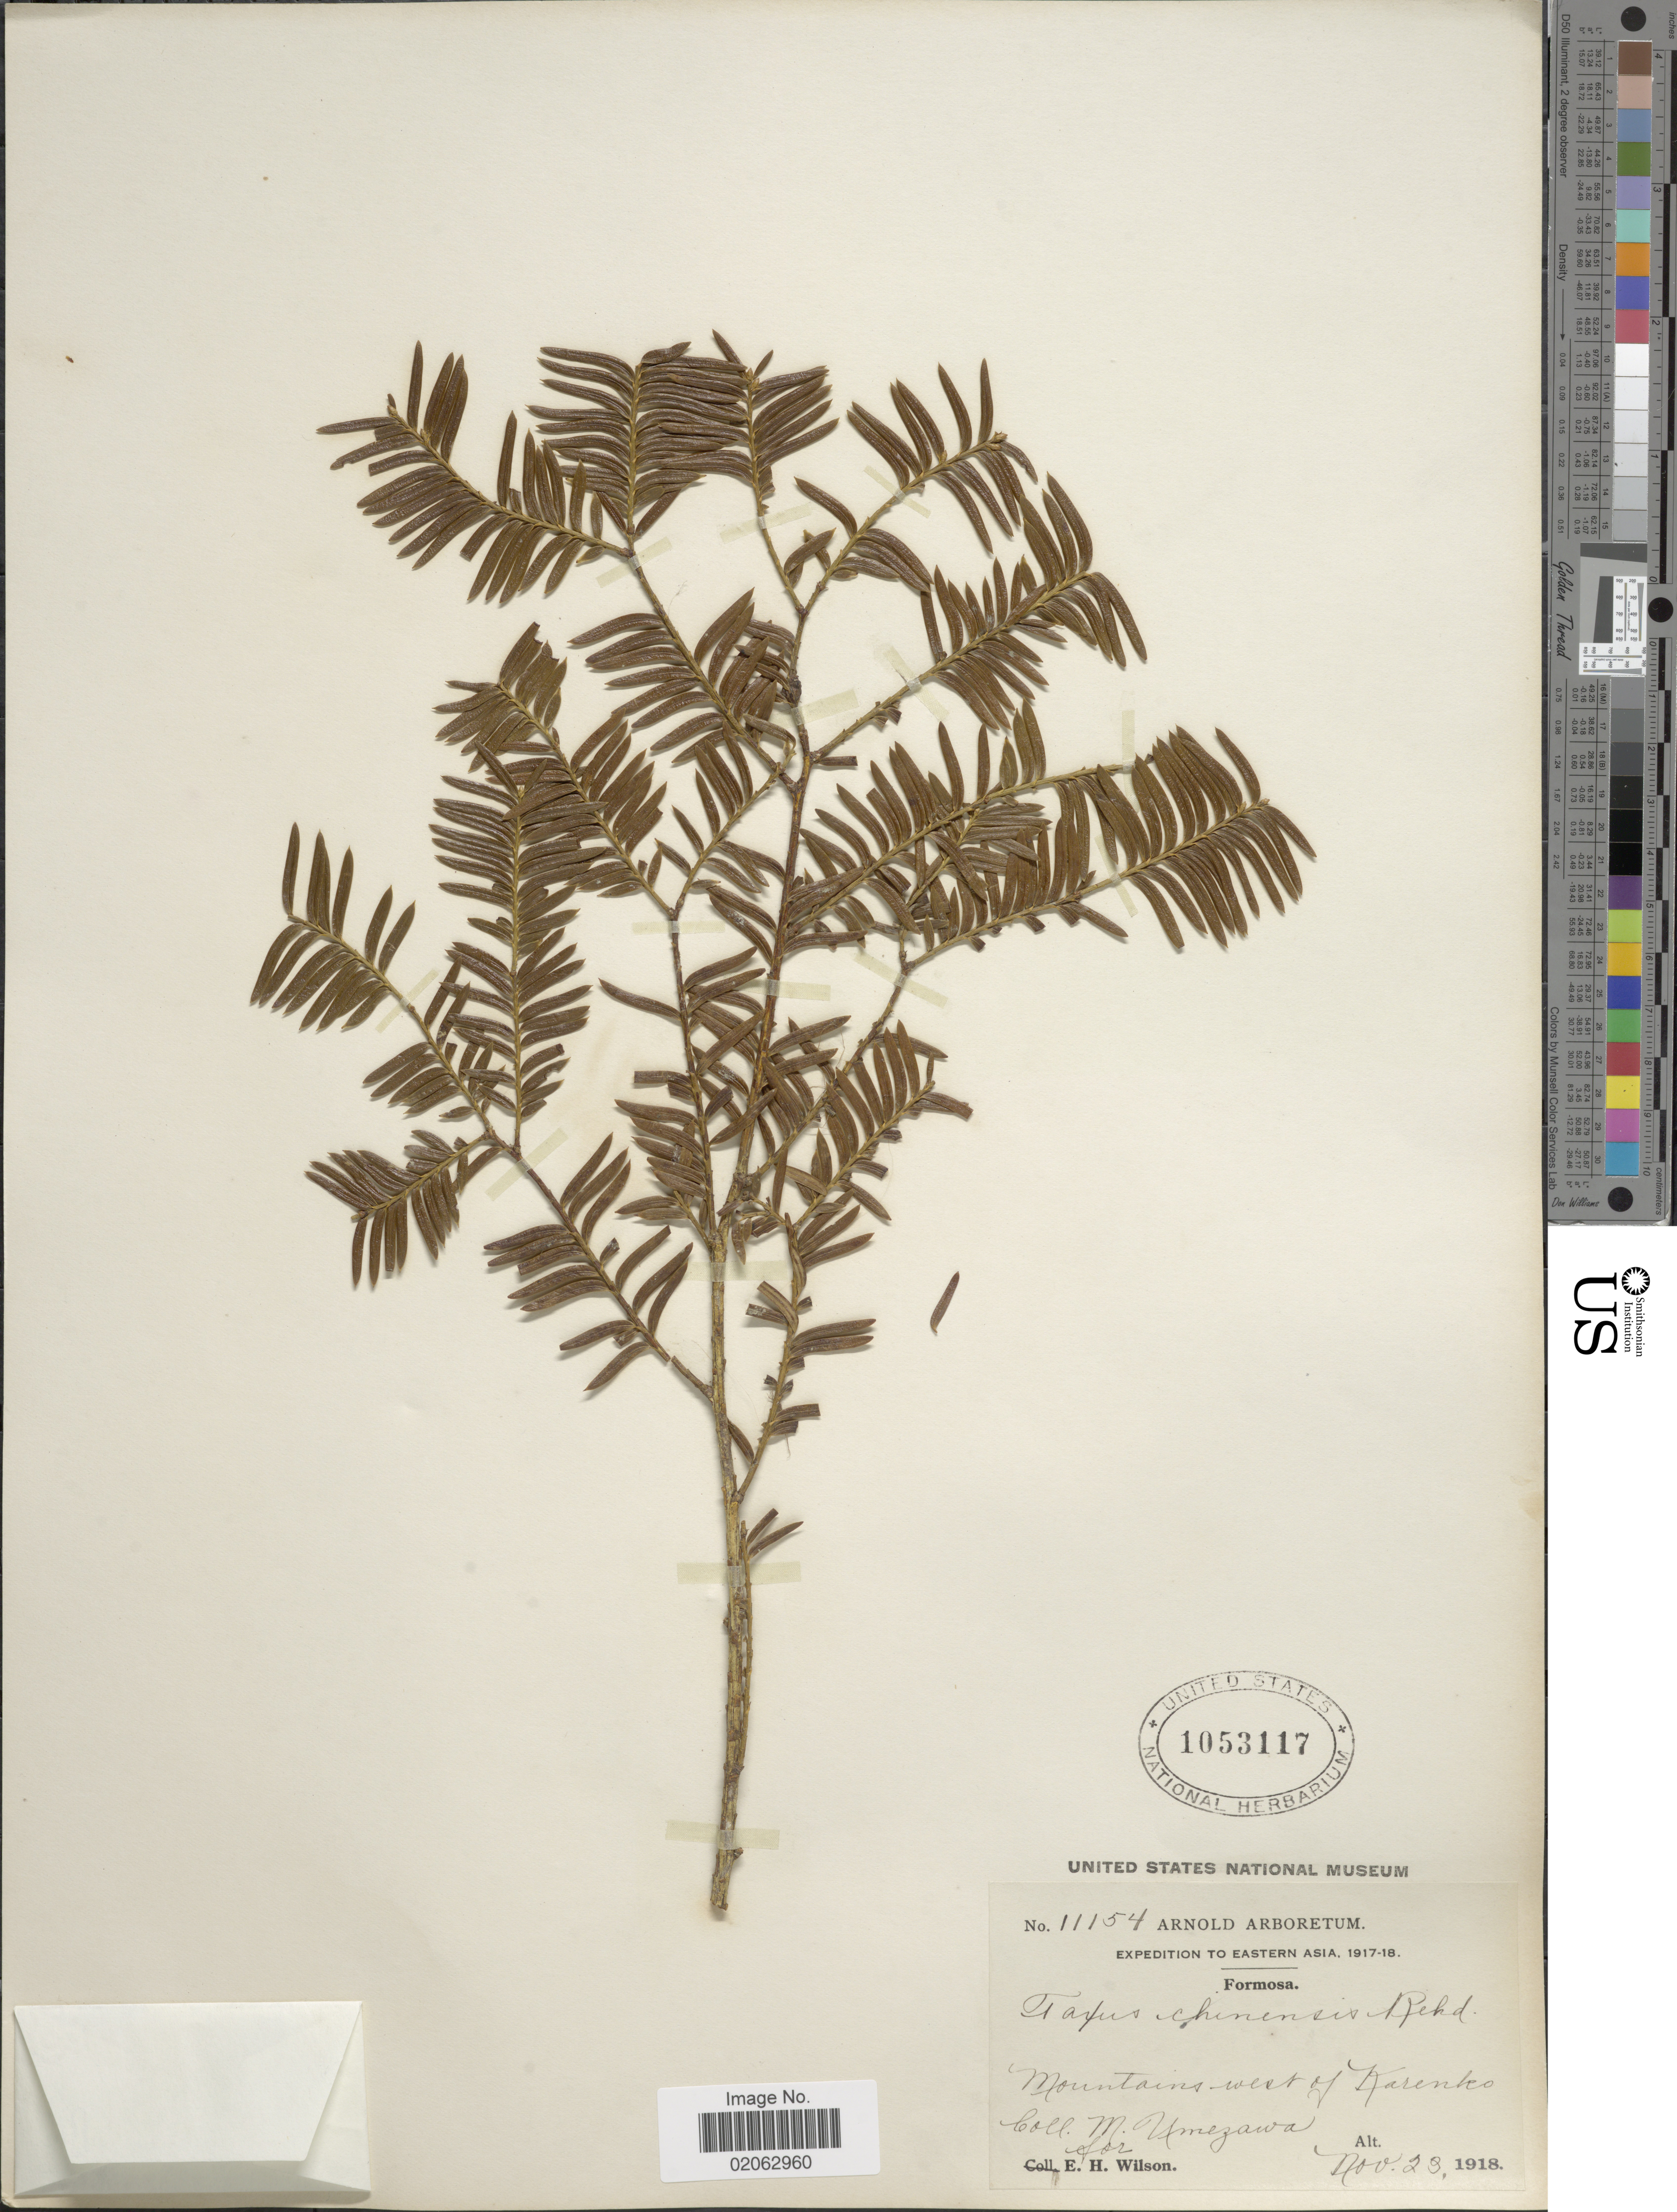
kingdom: Plantae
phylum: Tracheophyta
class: Pinopsida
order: Pinales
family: Taxaceae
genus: Taxus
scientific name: Taxus celebica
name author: (Warb.) H.L. Li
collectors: M. Umezawa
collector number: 11154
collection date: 1918-11-23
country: Taiwan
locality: Mountains west of Karenko, Formosa.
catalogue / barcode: US 1053117